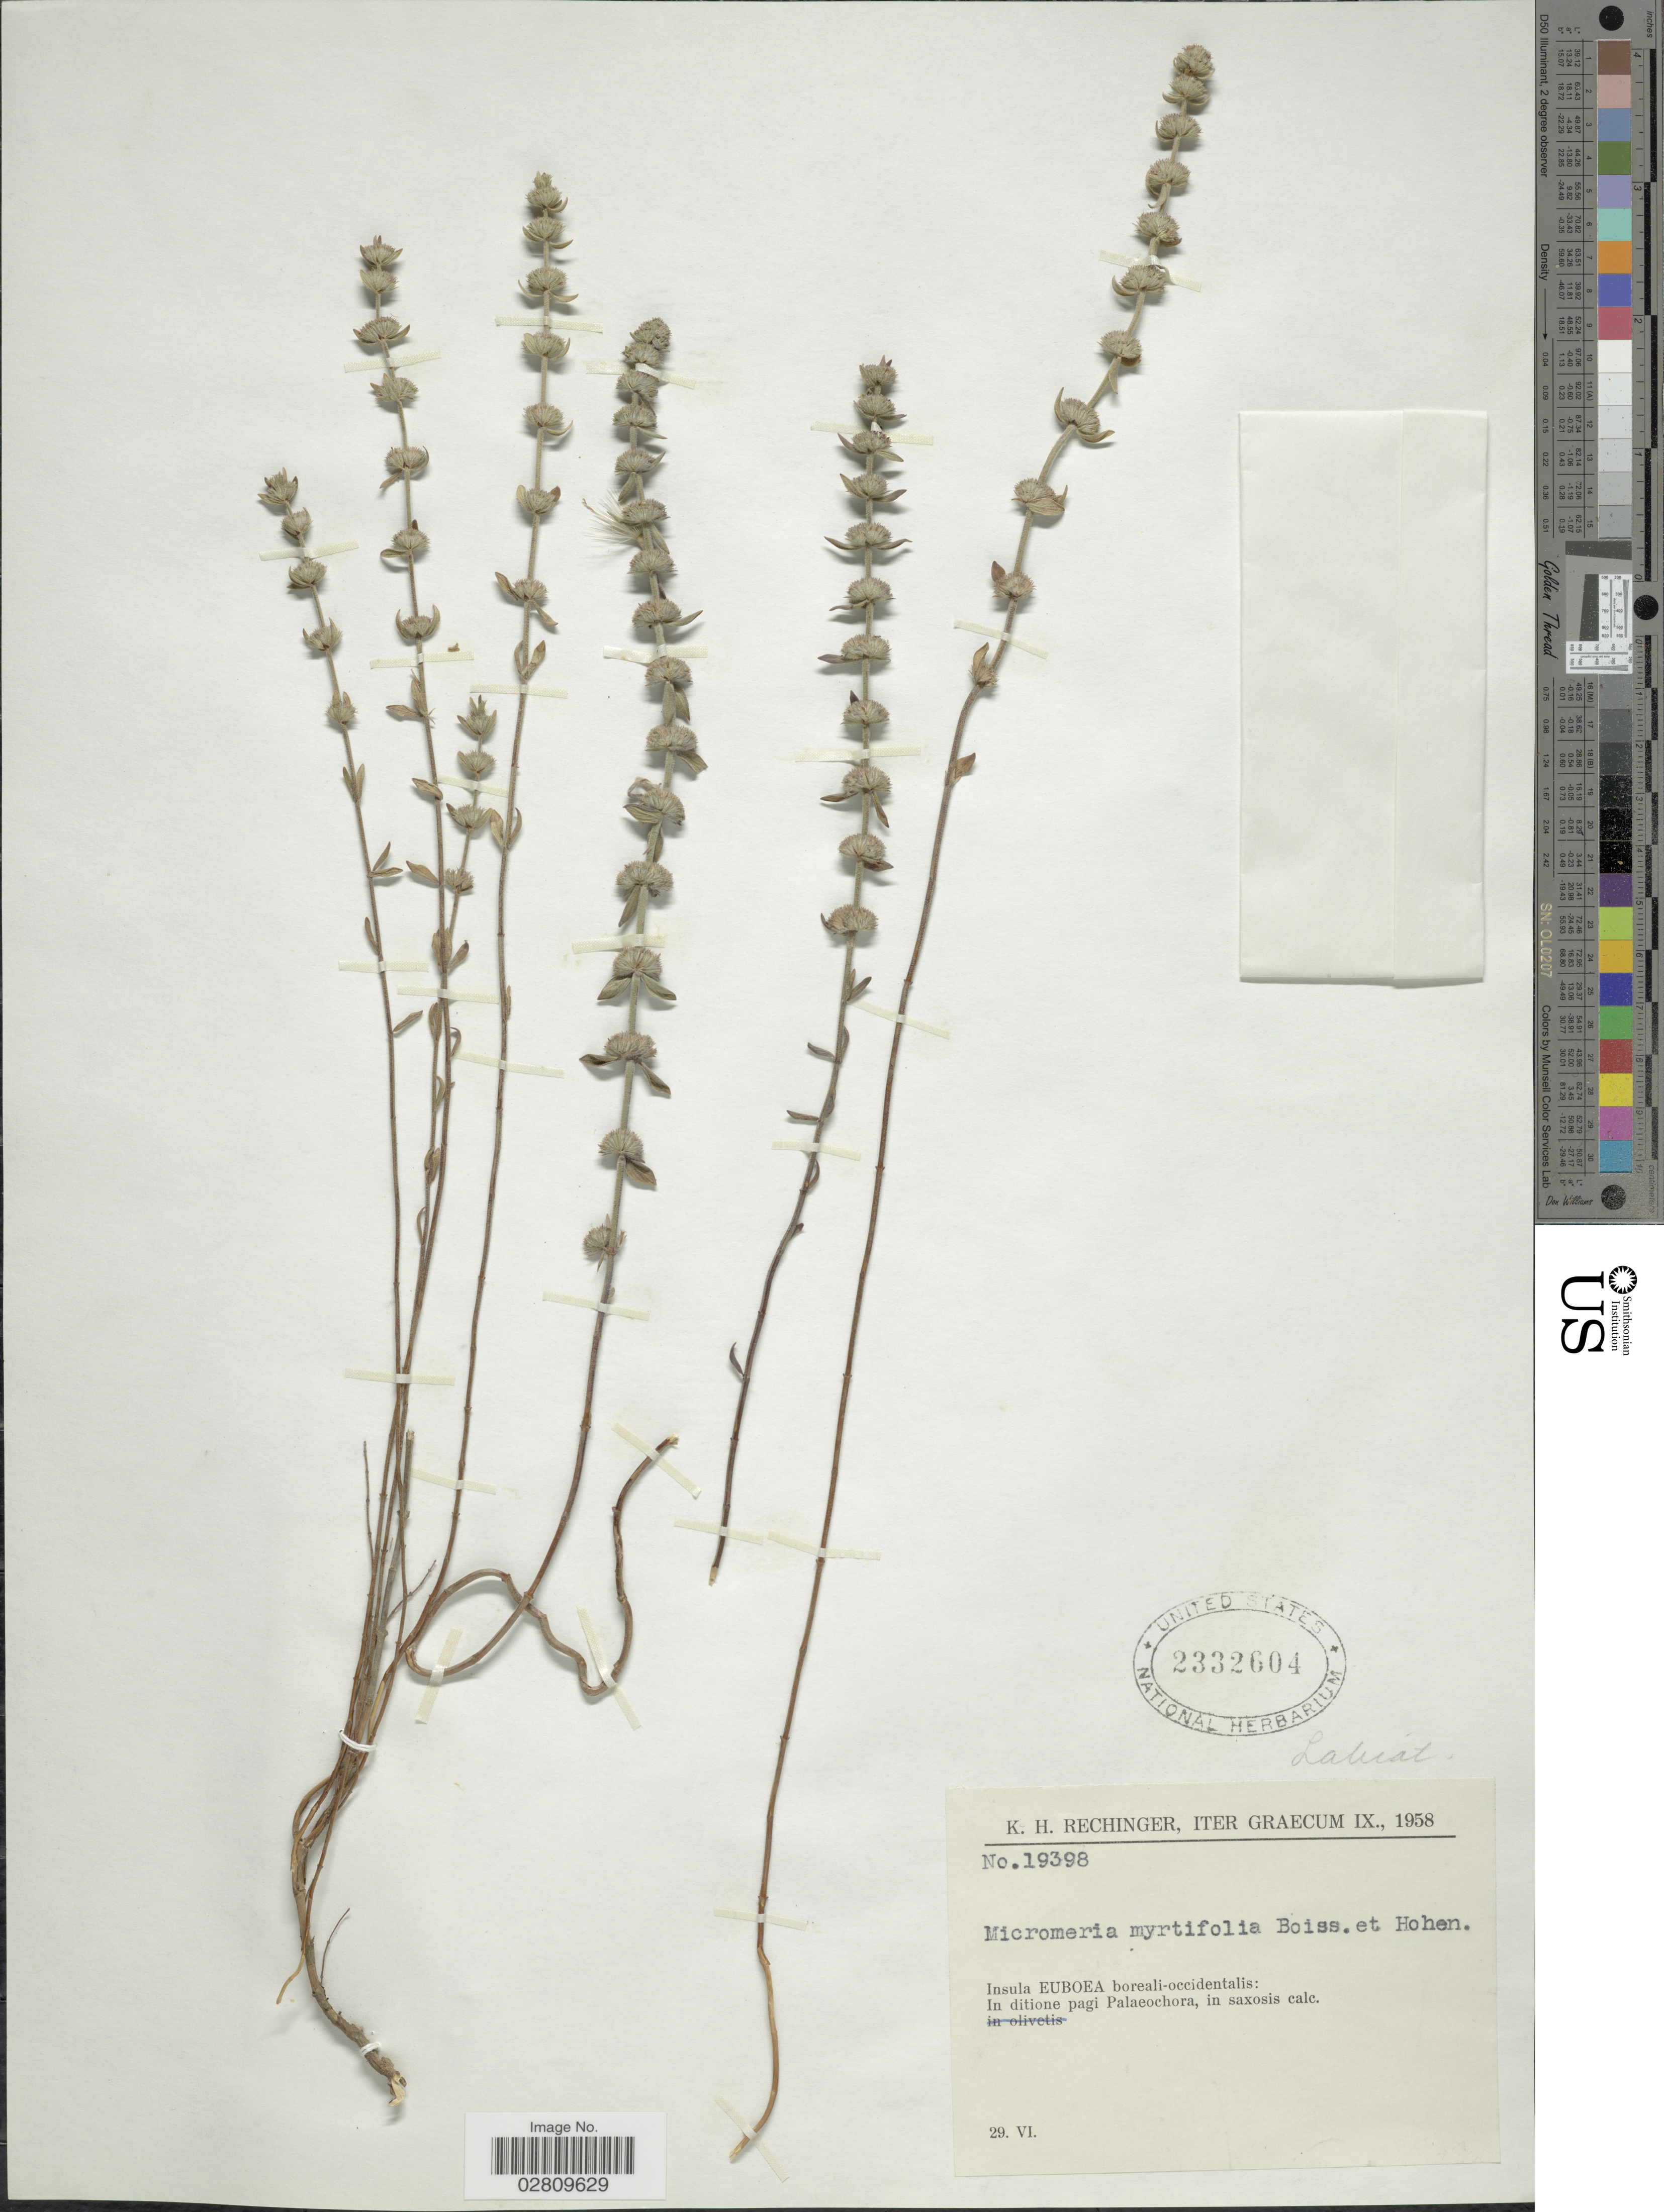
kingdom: Plantae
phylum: Tracheophyta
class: Magnoliopsida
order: Lamiales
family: Lamiaceae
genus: Micromeria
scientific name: Micromeria myrtifolia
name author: Boiss. & Hohen.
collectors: K. H. Rechinger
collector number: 19398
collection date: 1958-06-29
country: Greece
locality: Iter Graecum. Insula Euboea boreali-occidentalis: In ditione pagi Palaeochora, in saxosis calc.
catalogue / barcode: US 2332604